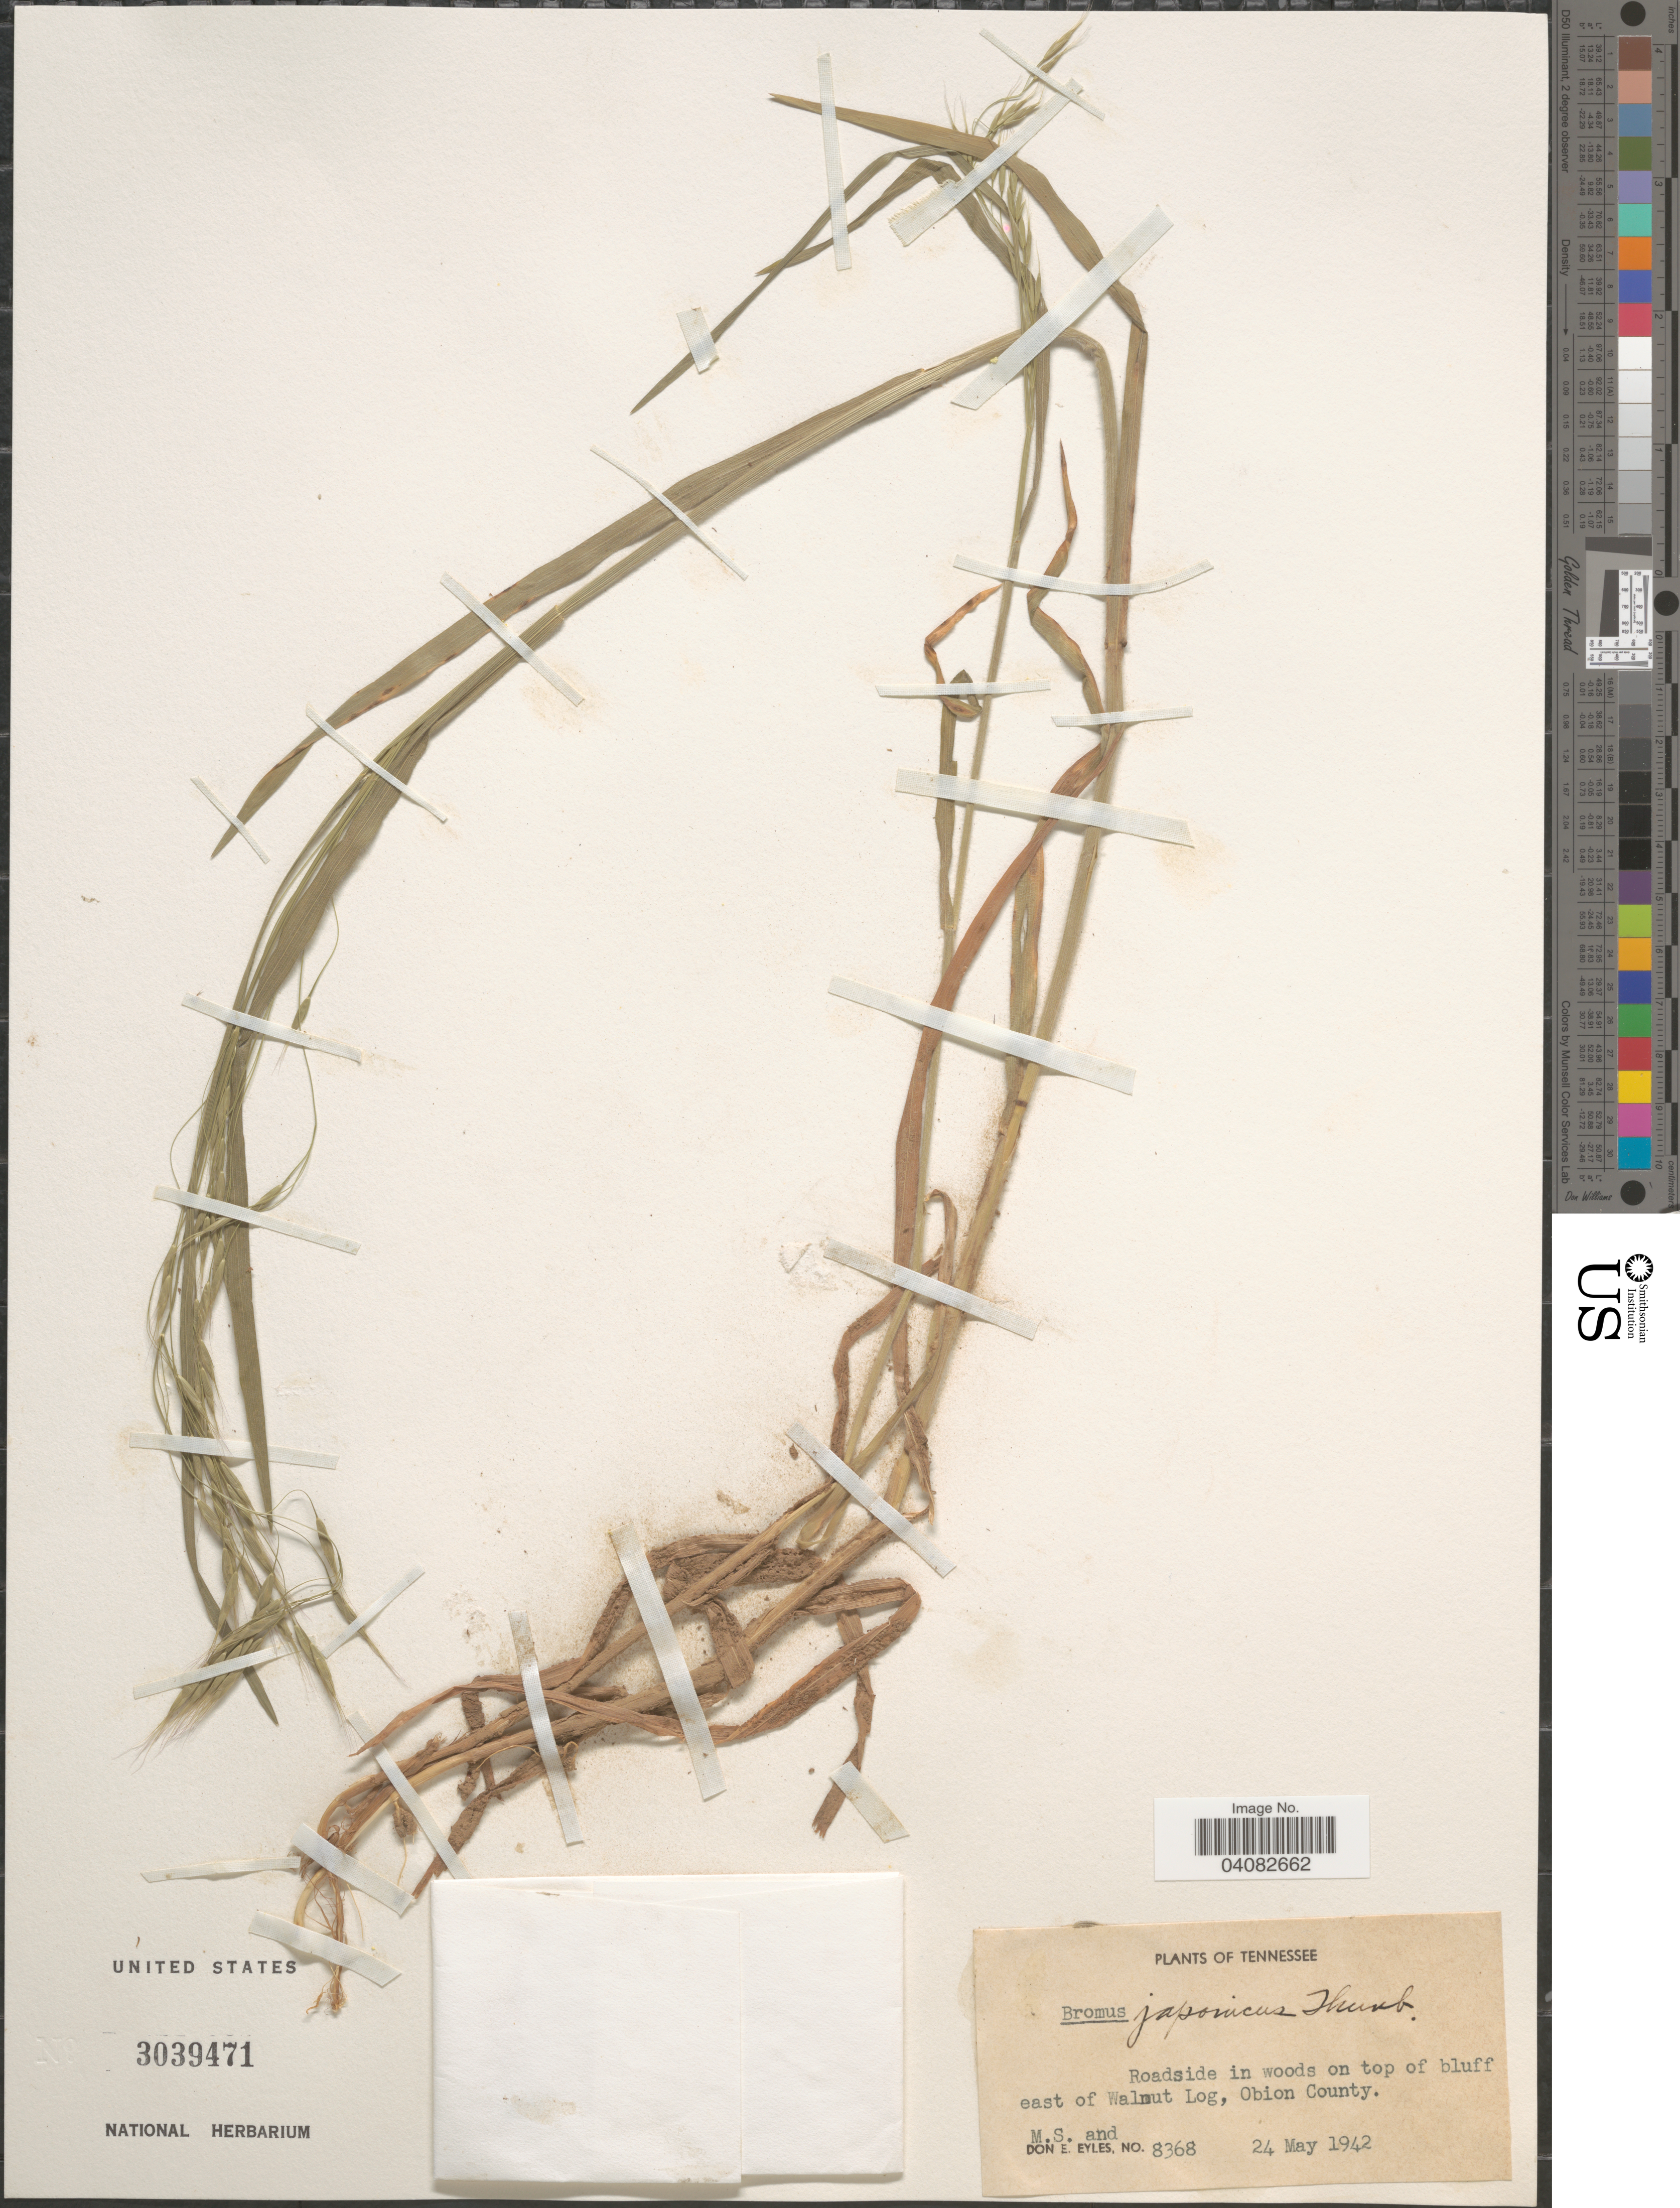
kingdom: Plantae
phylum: Tracheophyta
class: Liliopsida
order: Poales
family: Poaceae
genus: Bromus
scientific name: Bromus japonicus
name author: Houtt.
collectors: M. Eyles & D. Eyles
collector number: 8368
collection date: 1942-05-24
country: United States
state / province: Tennessee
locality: Roadside in woods on top of bluff east of Walnut Log, Obion County.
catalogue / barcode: US 3039471